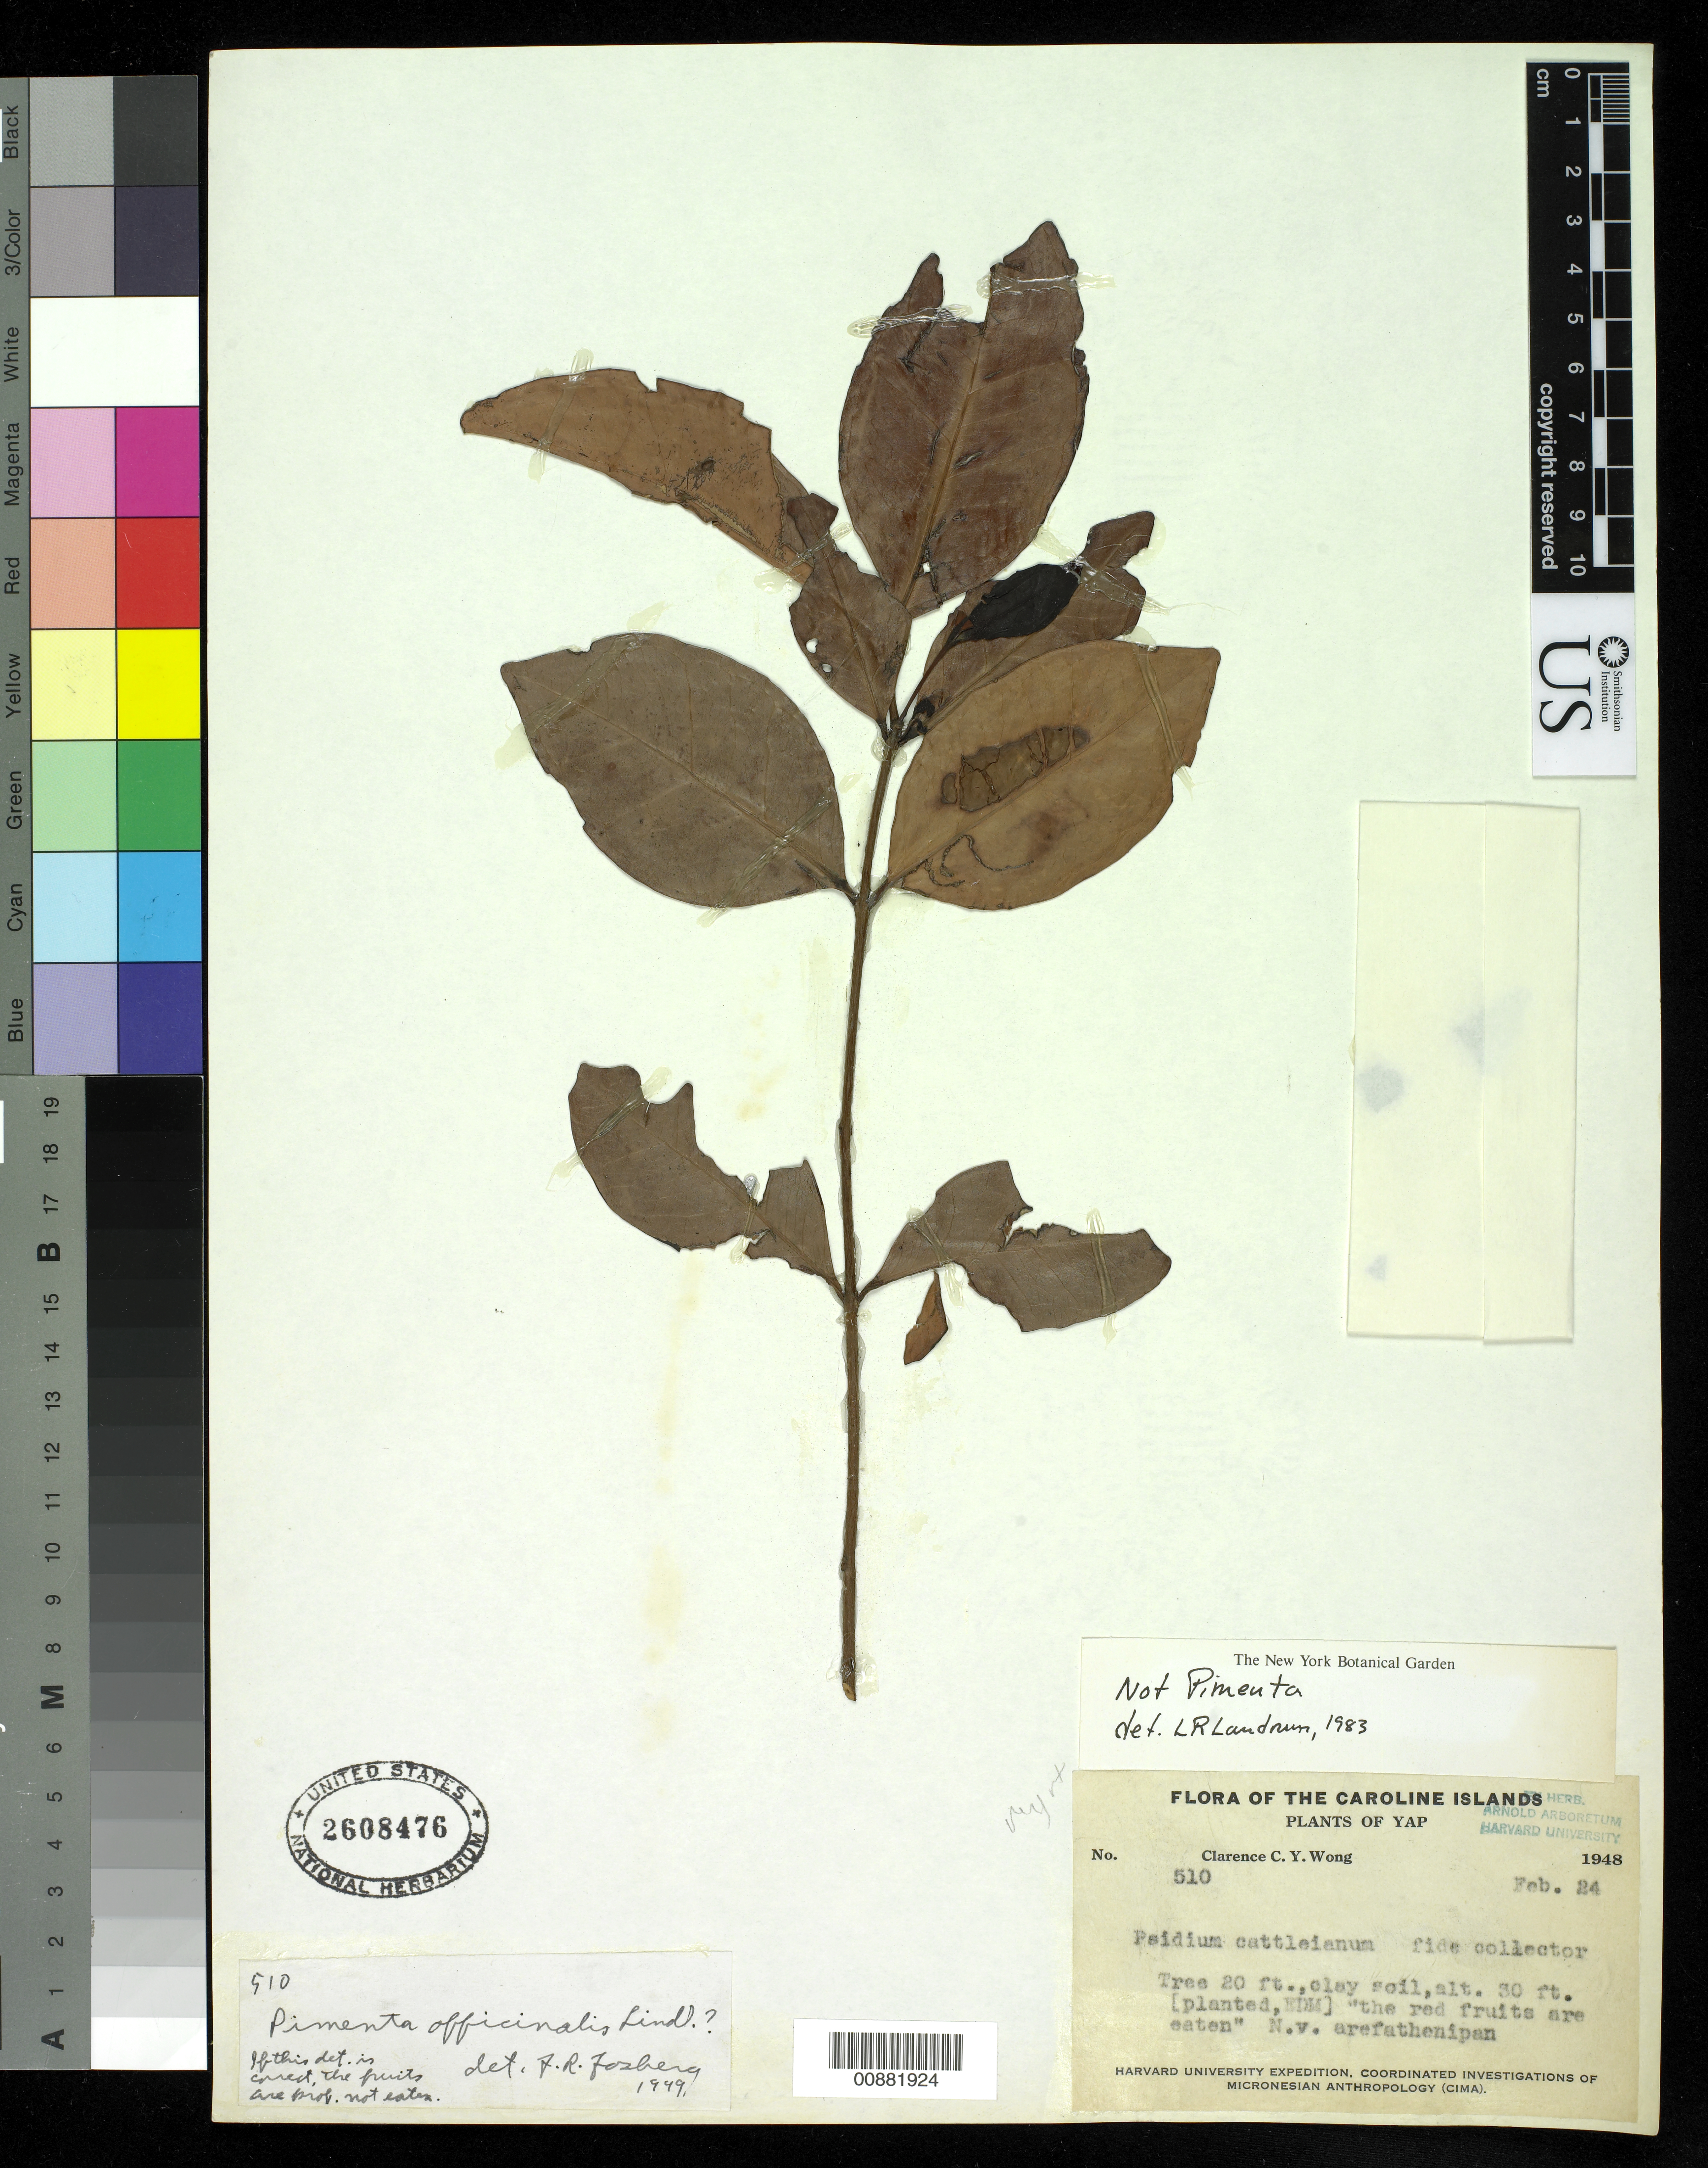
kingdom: Plantae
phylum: Tracheophyta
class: Magnoliopsida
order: Myrtales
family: Myrtaceae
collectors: C. Wong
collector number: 510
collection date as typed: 24 Feb 1948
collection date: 1948-02-24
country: Micronesia, Federated States of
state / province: Yap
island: Yap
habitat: clay soil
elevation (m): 9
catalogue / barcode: US 2608476